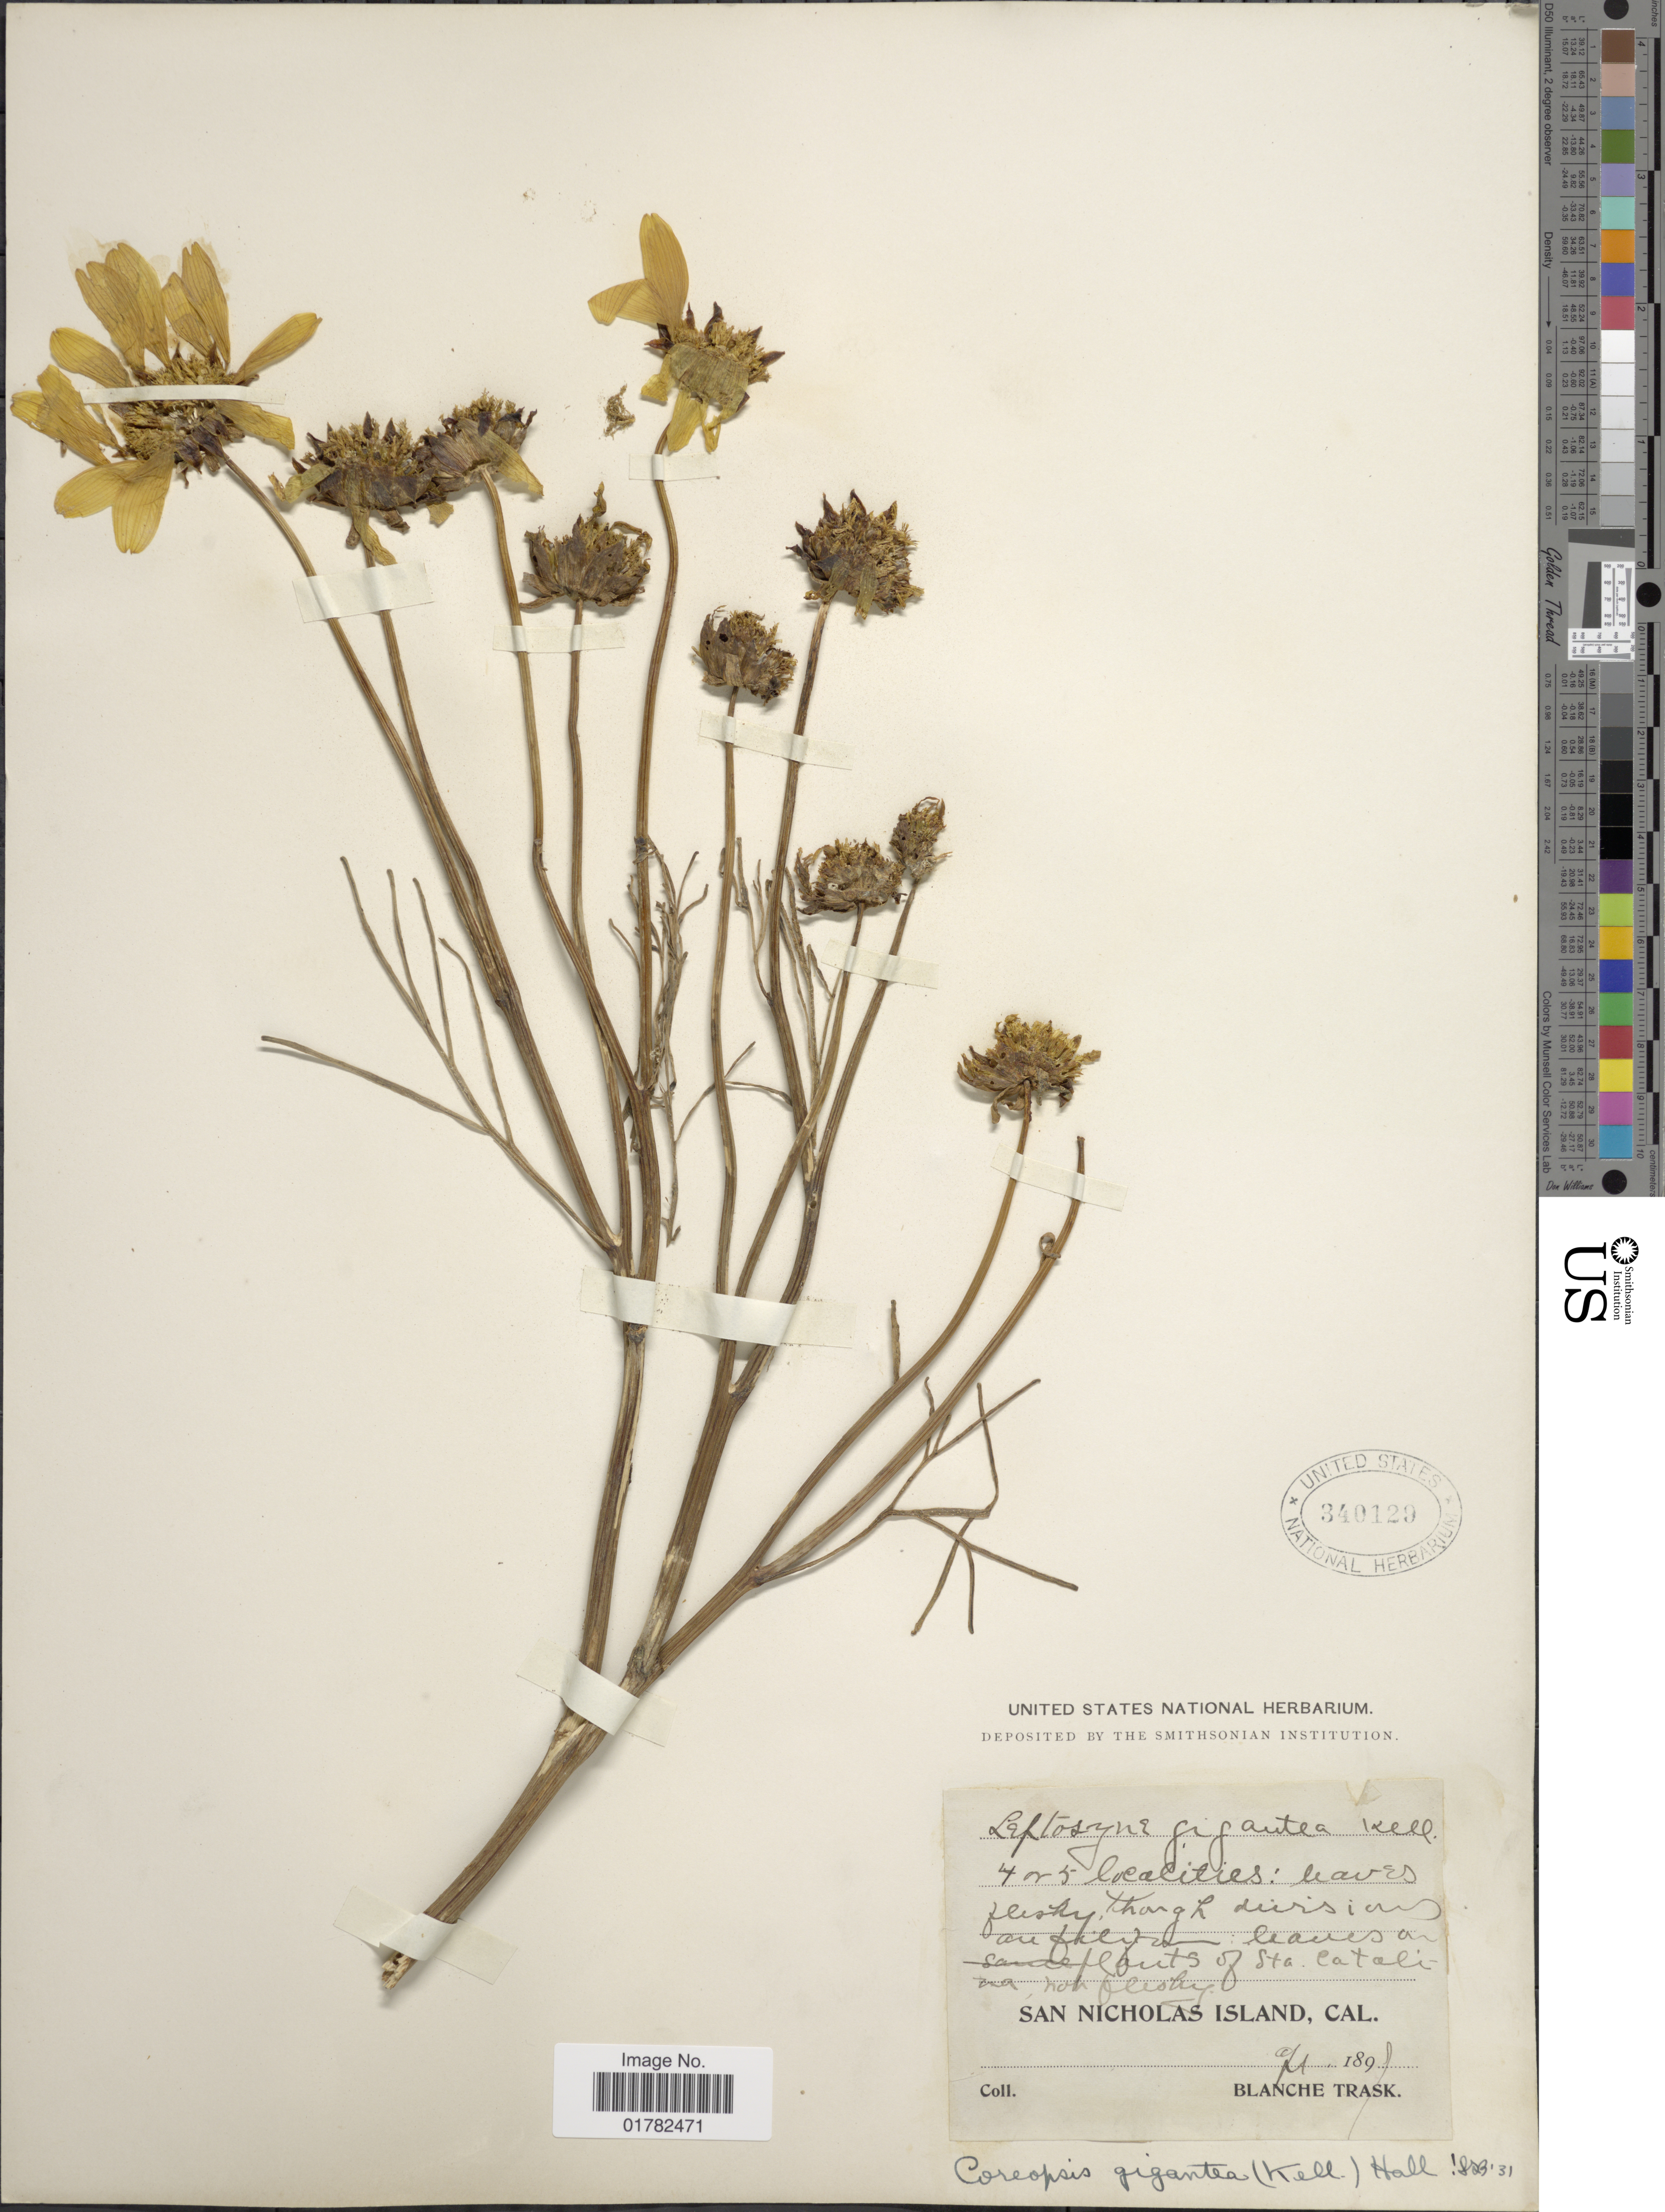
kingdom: Plantae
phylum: Tracheophyta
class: Magnoliopsida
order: Asterales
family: Asteraceae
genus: Coreopsis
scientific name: Coreopsis gigantea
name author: (Kellogg) H.M. Hall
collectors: B. Trask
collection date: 1897-04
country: United States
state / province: California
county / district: Ventura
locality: Sta, California, north fleshy, San Nicholas Island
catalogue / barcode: US 340129